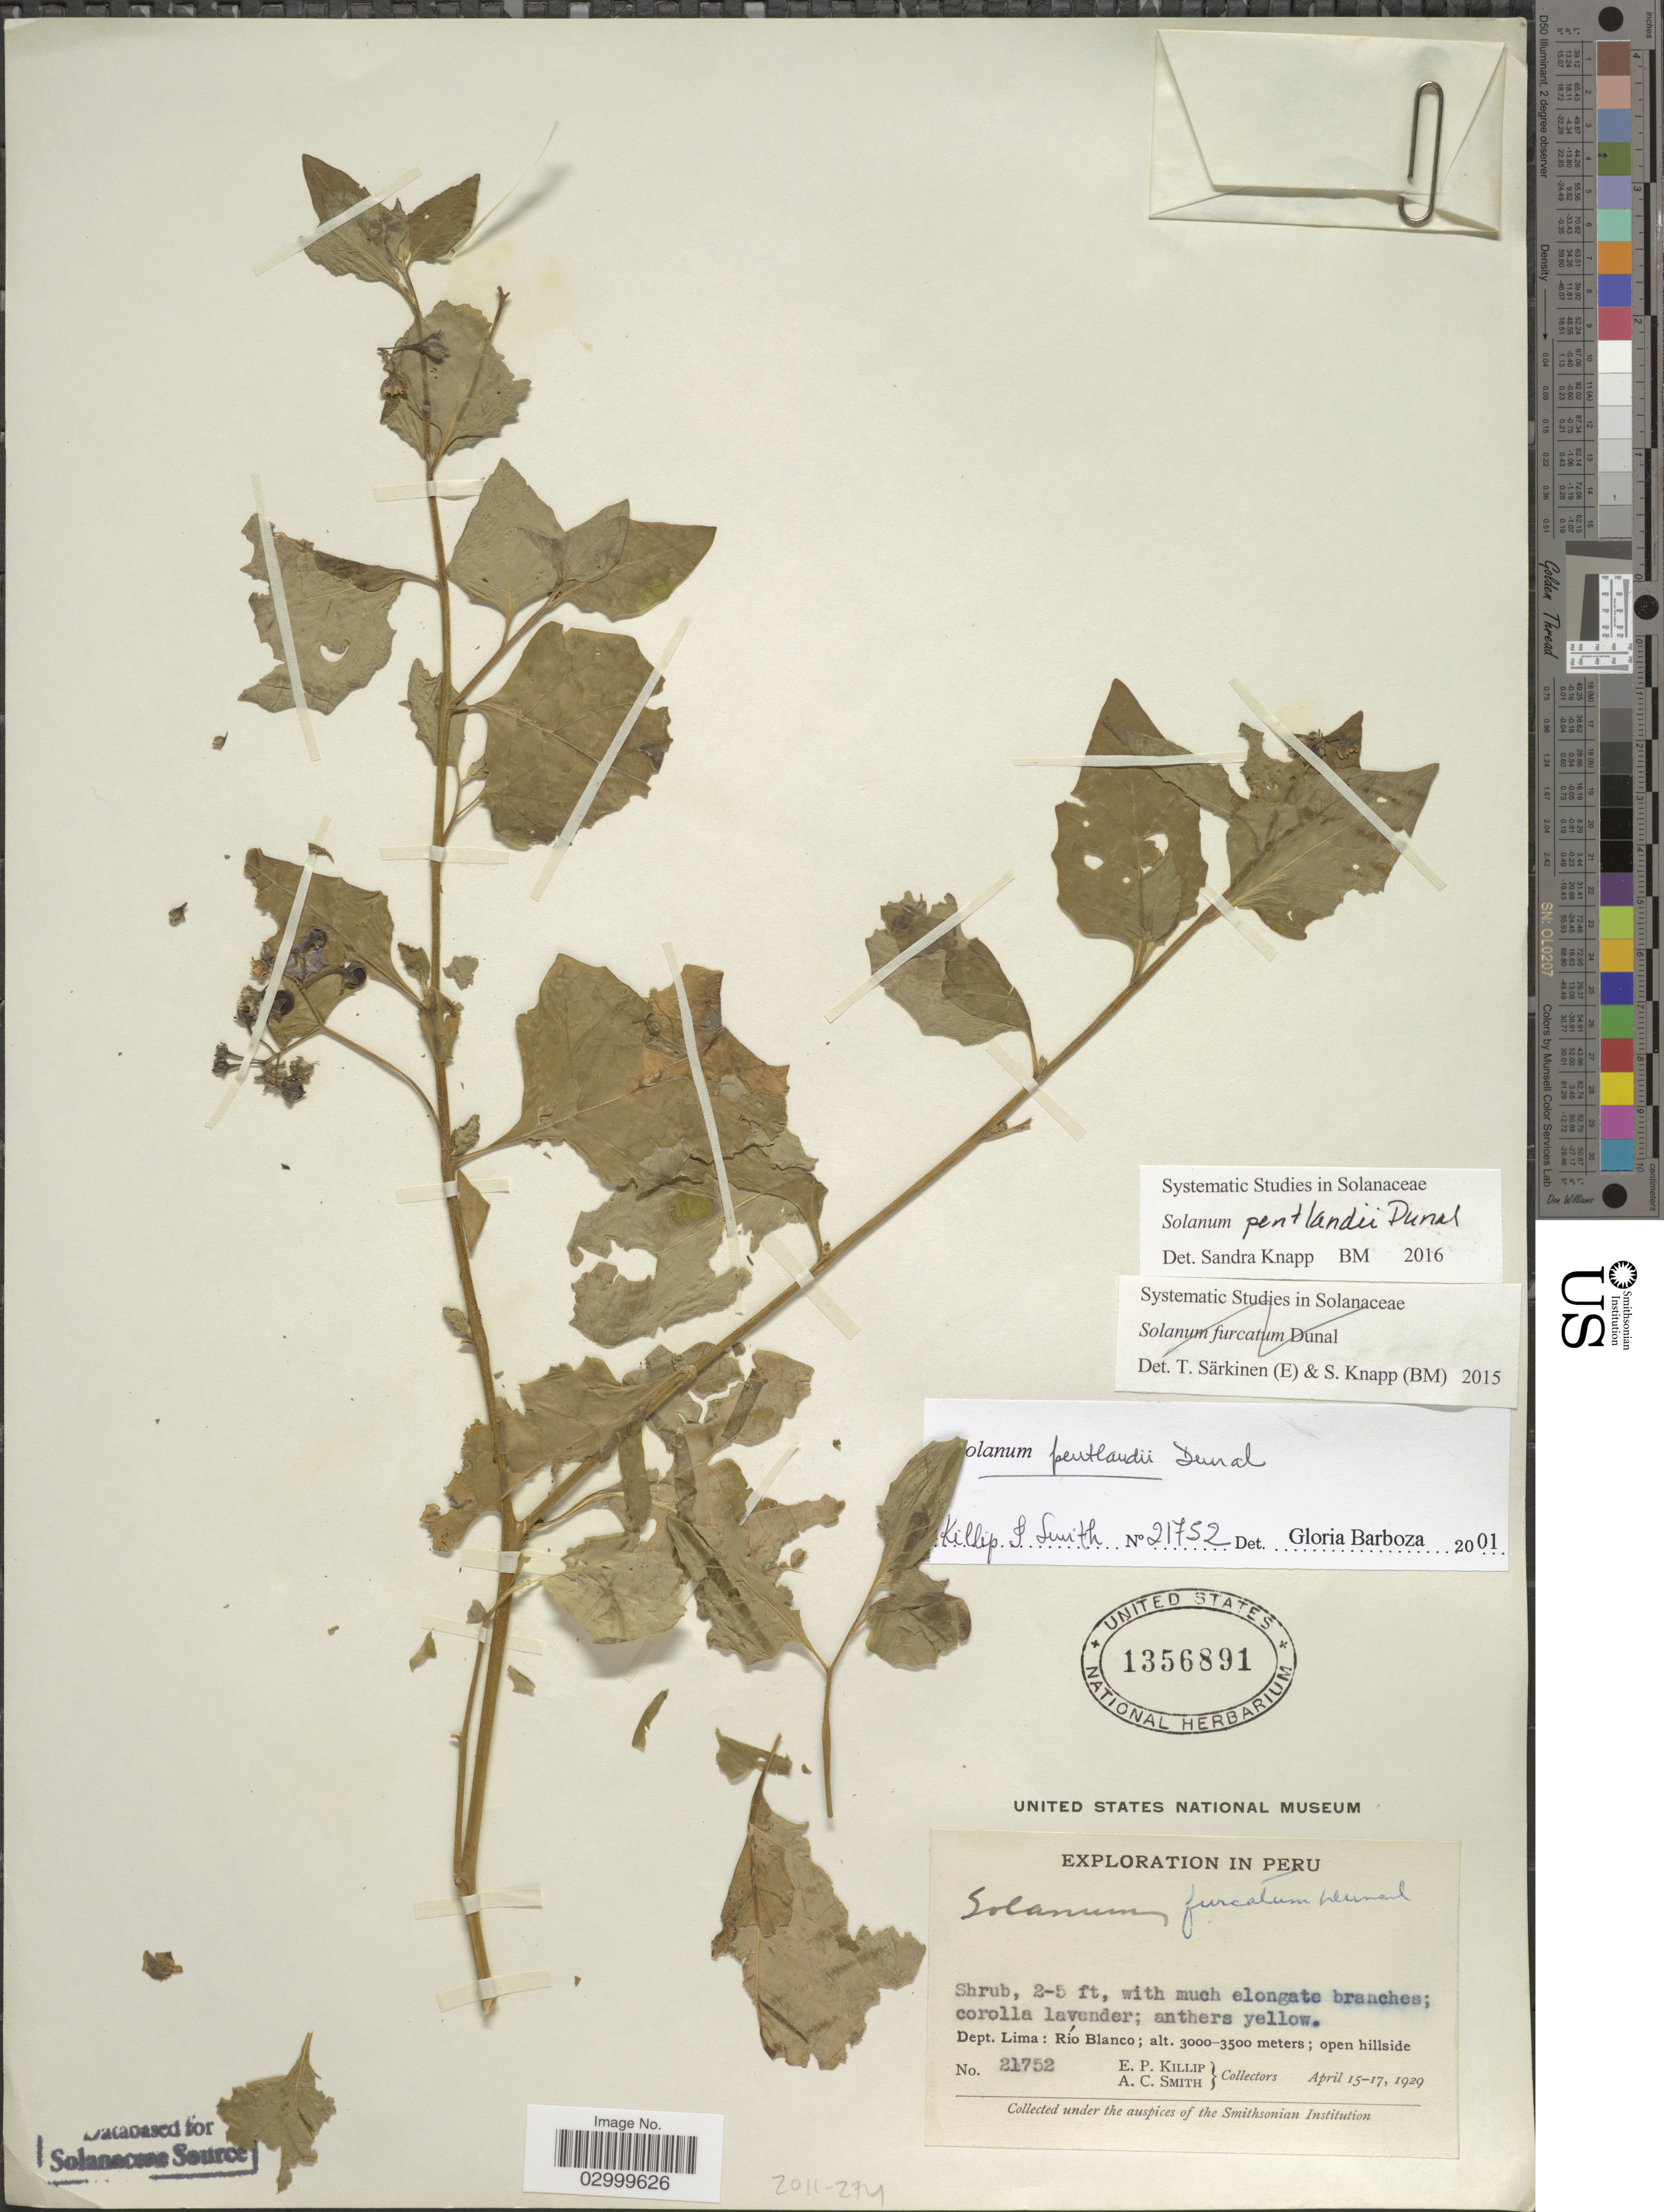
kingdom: Plantae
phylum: Tracheophyta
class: Magnoliopsida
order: Solanales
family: Solanaceae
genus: Solanum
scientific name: Solanum pentlandii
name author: Dunal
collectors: E. P. Killip & A. C. Smith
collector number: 21752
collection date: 1929-04-15/1929-04-17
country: Peru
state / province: Lima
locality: Dept. Lima: Río Blanco.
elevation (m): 3000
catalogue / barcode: US 1356891